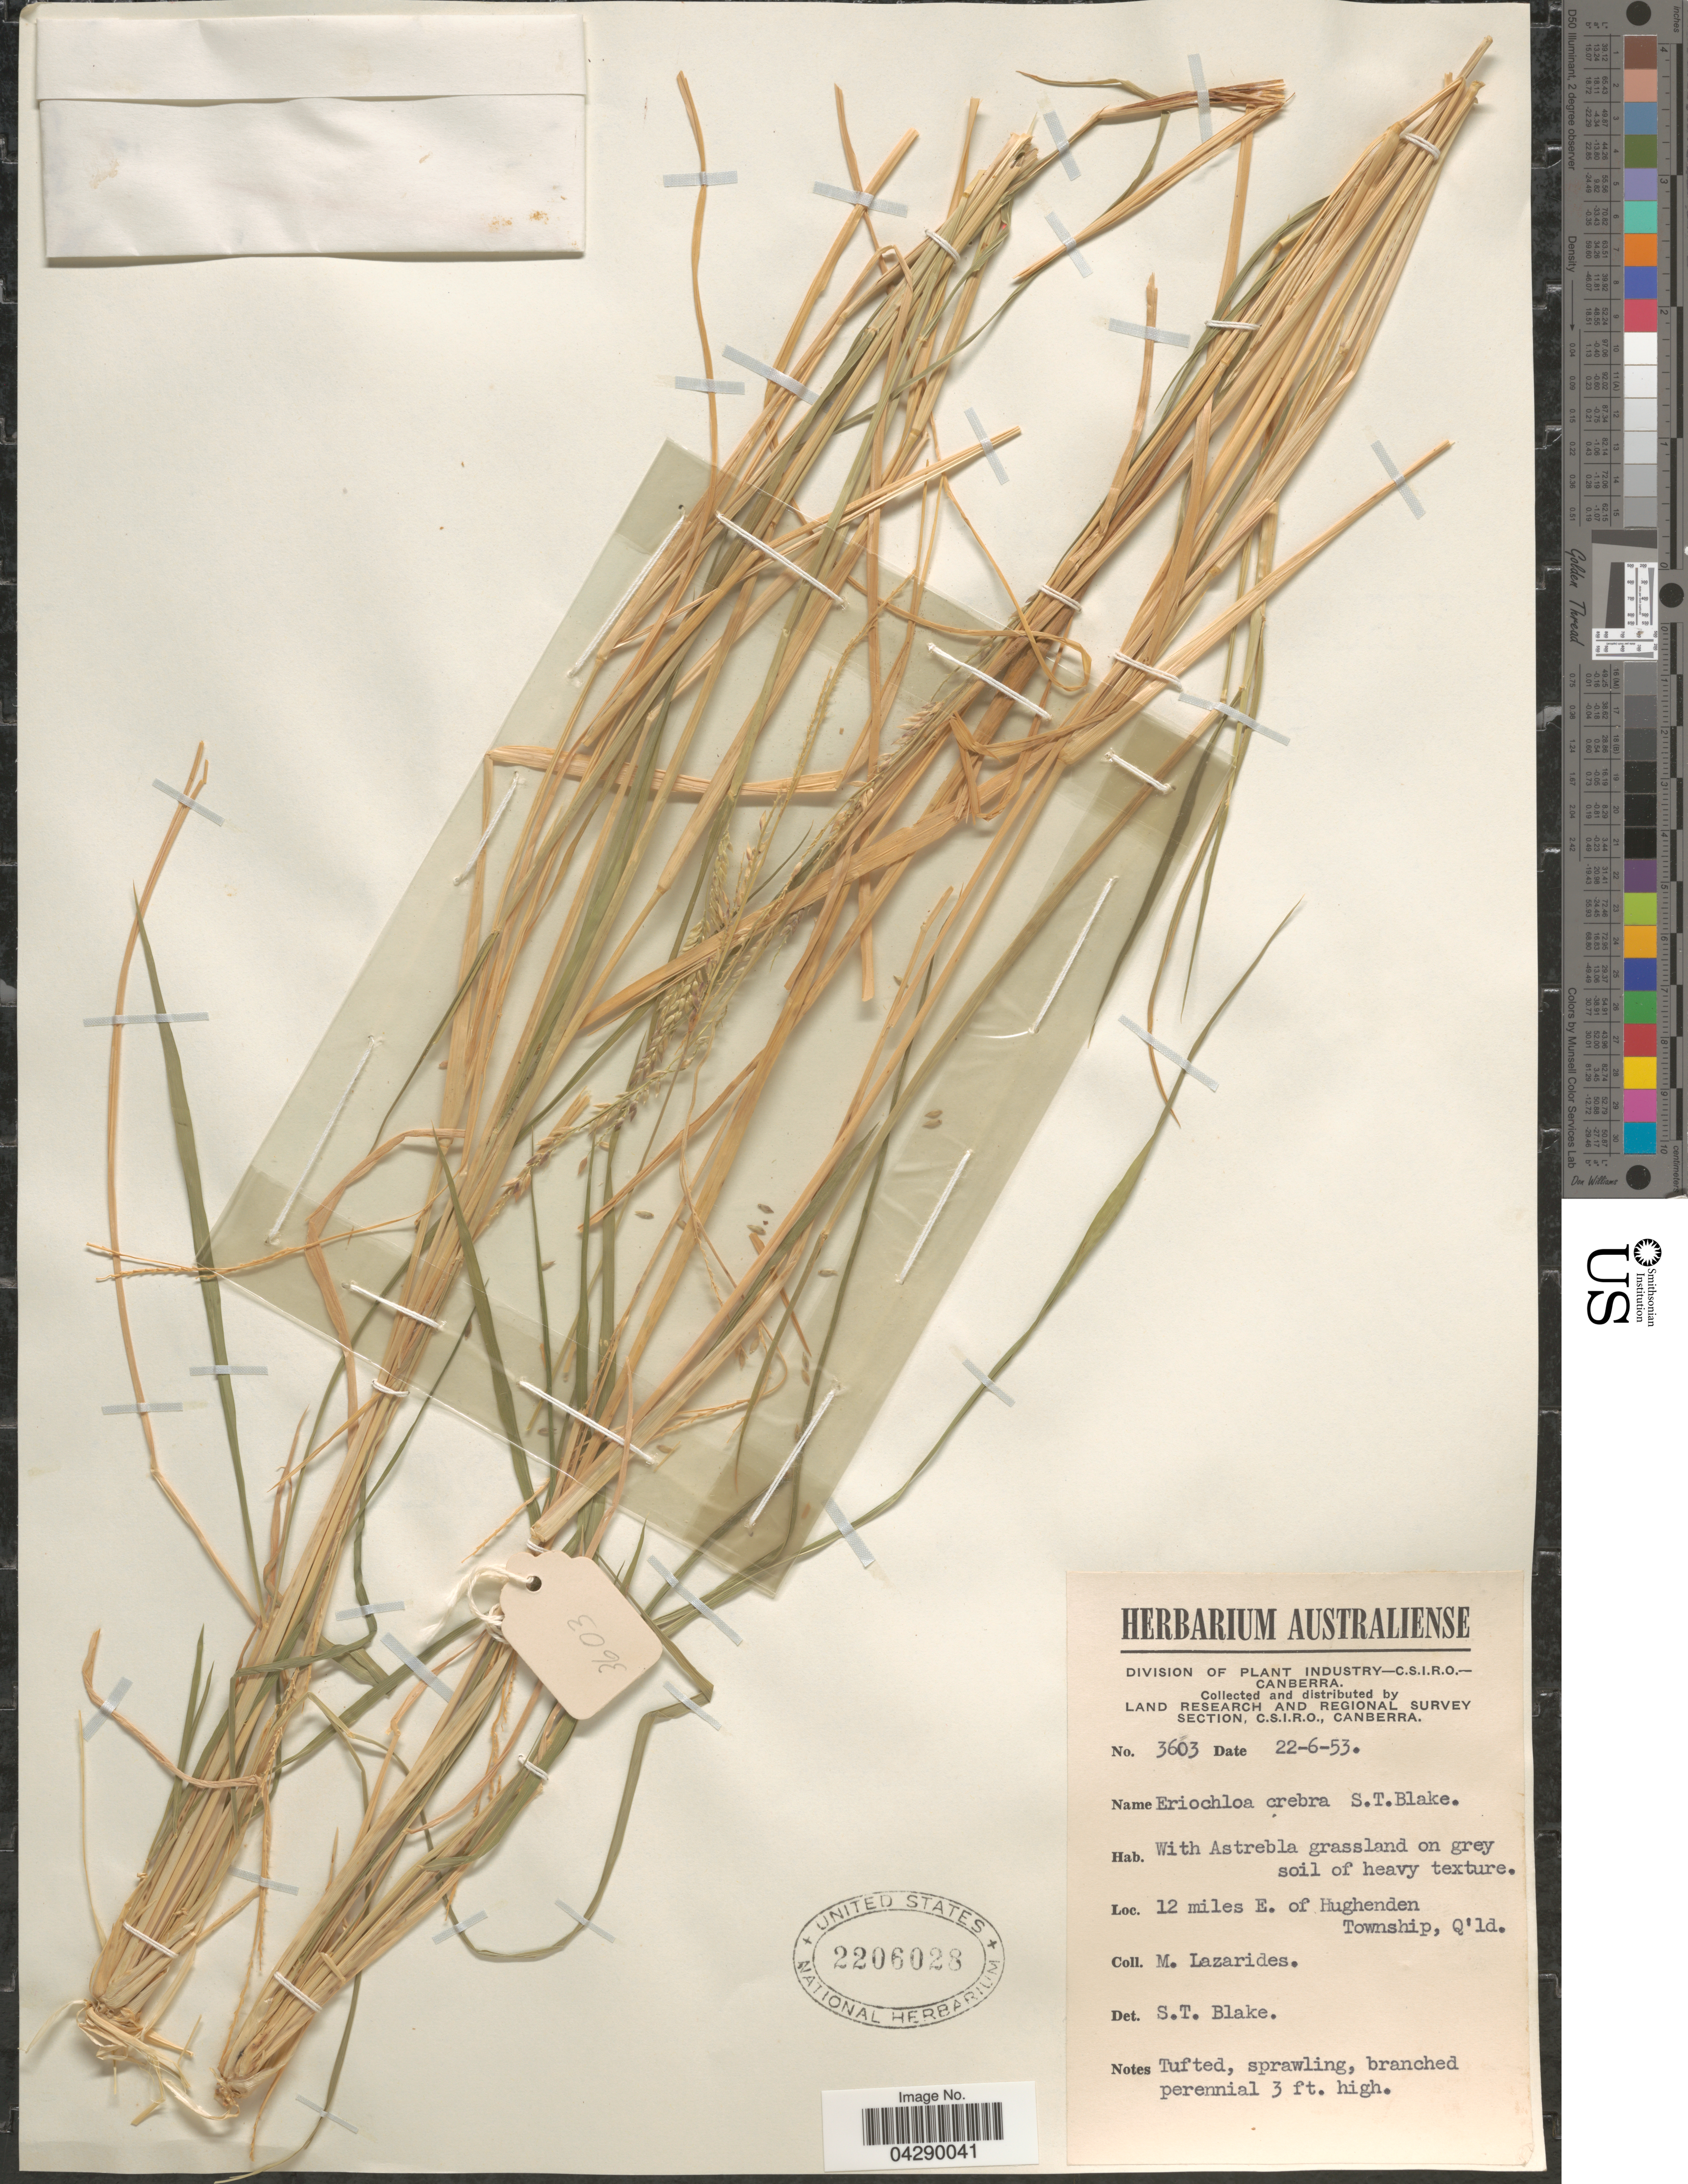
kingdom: Plantae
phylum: Tracheophyta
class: Liliopsida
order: Poales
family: Poaceae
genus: Eriochloa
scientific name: Eriochloa crebra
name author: S.T. Blake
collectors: M. Lazarides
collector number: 3603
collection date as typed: Transcribed d/m/y: 22/6/53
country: Australia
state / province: Queensland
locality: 12 miles E. of Hughenden Township.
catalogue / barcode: US 2206023